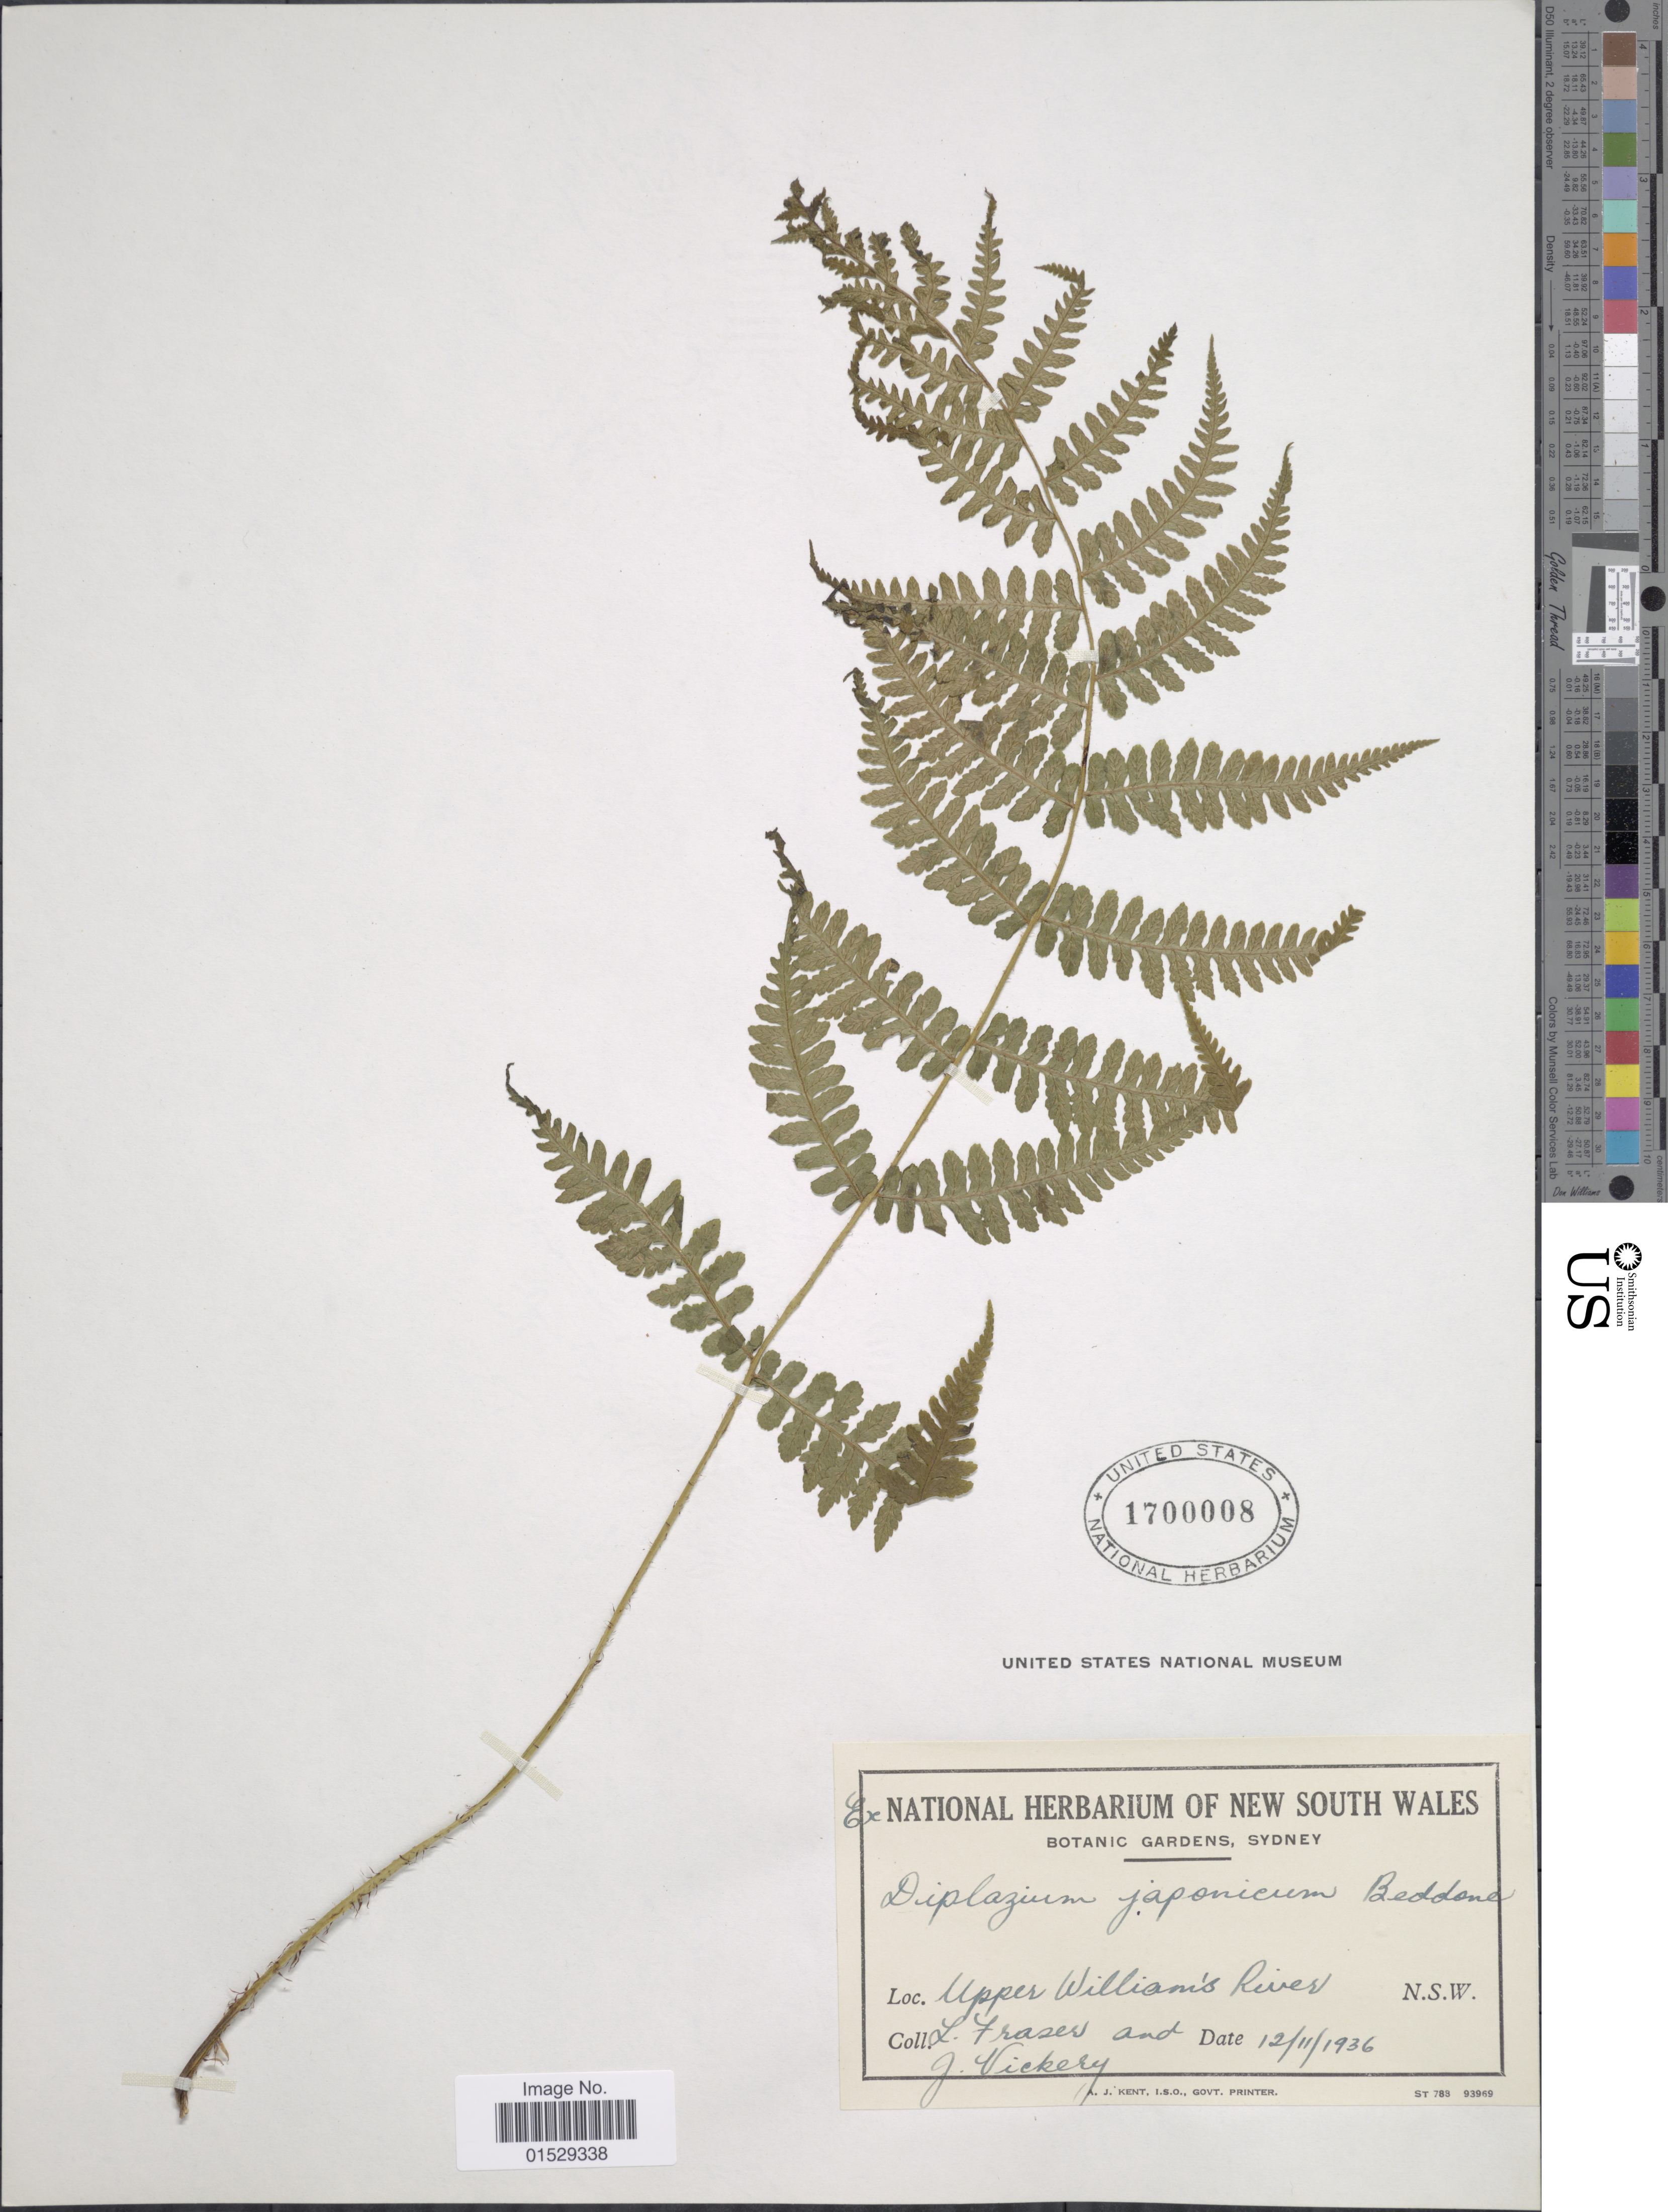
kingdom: Plantae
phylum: Tracheophyta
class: Polypodiopsida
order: Polypodiales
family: Athyriaceae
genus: Deparia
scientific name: Deparia japonica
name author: (Thunb.) M. Kato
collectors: L. Fraser & J. Vickery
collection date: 1936-11-12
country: Australia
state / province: New South Wales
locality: Upper William's River, N. S. W.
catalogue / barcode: US 1700008